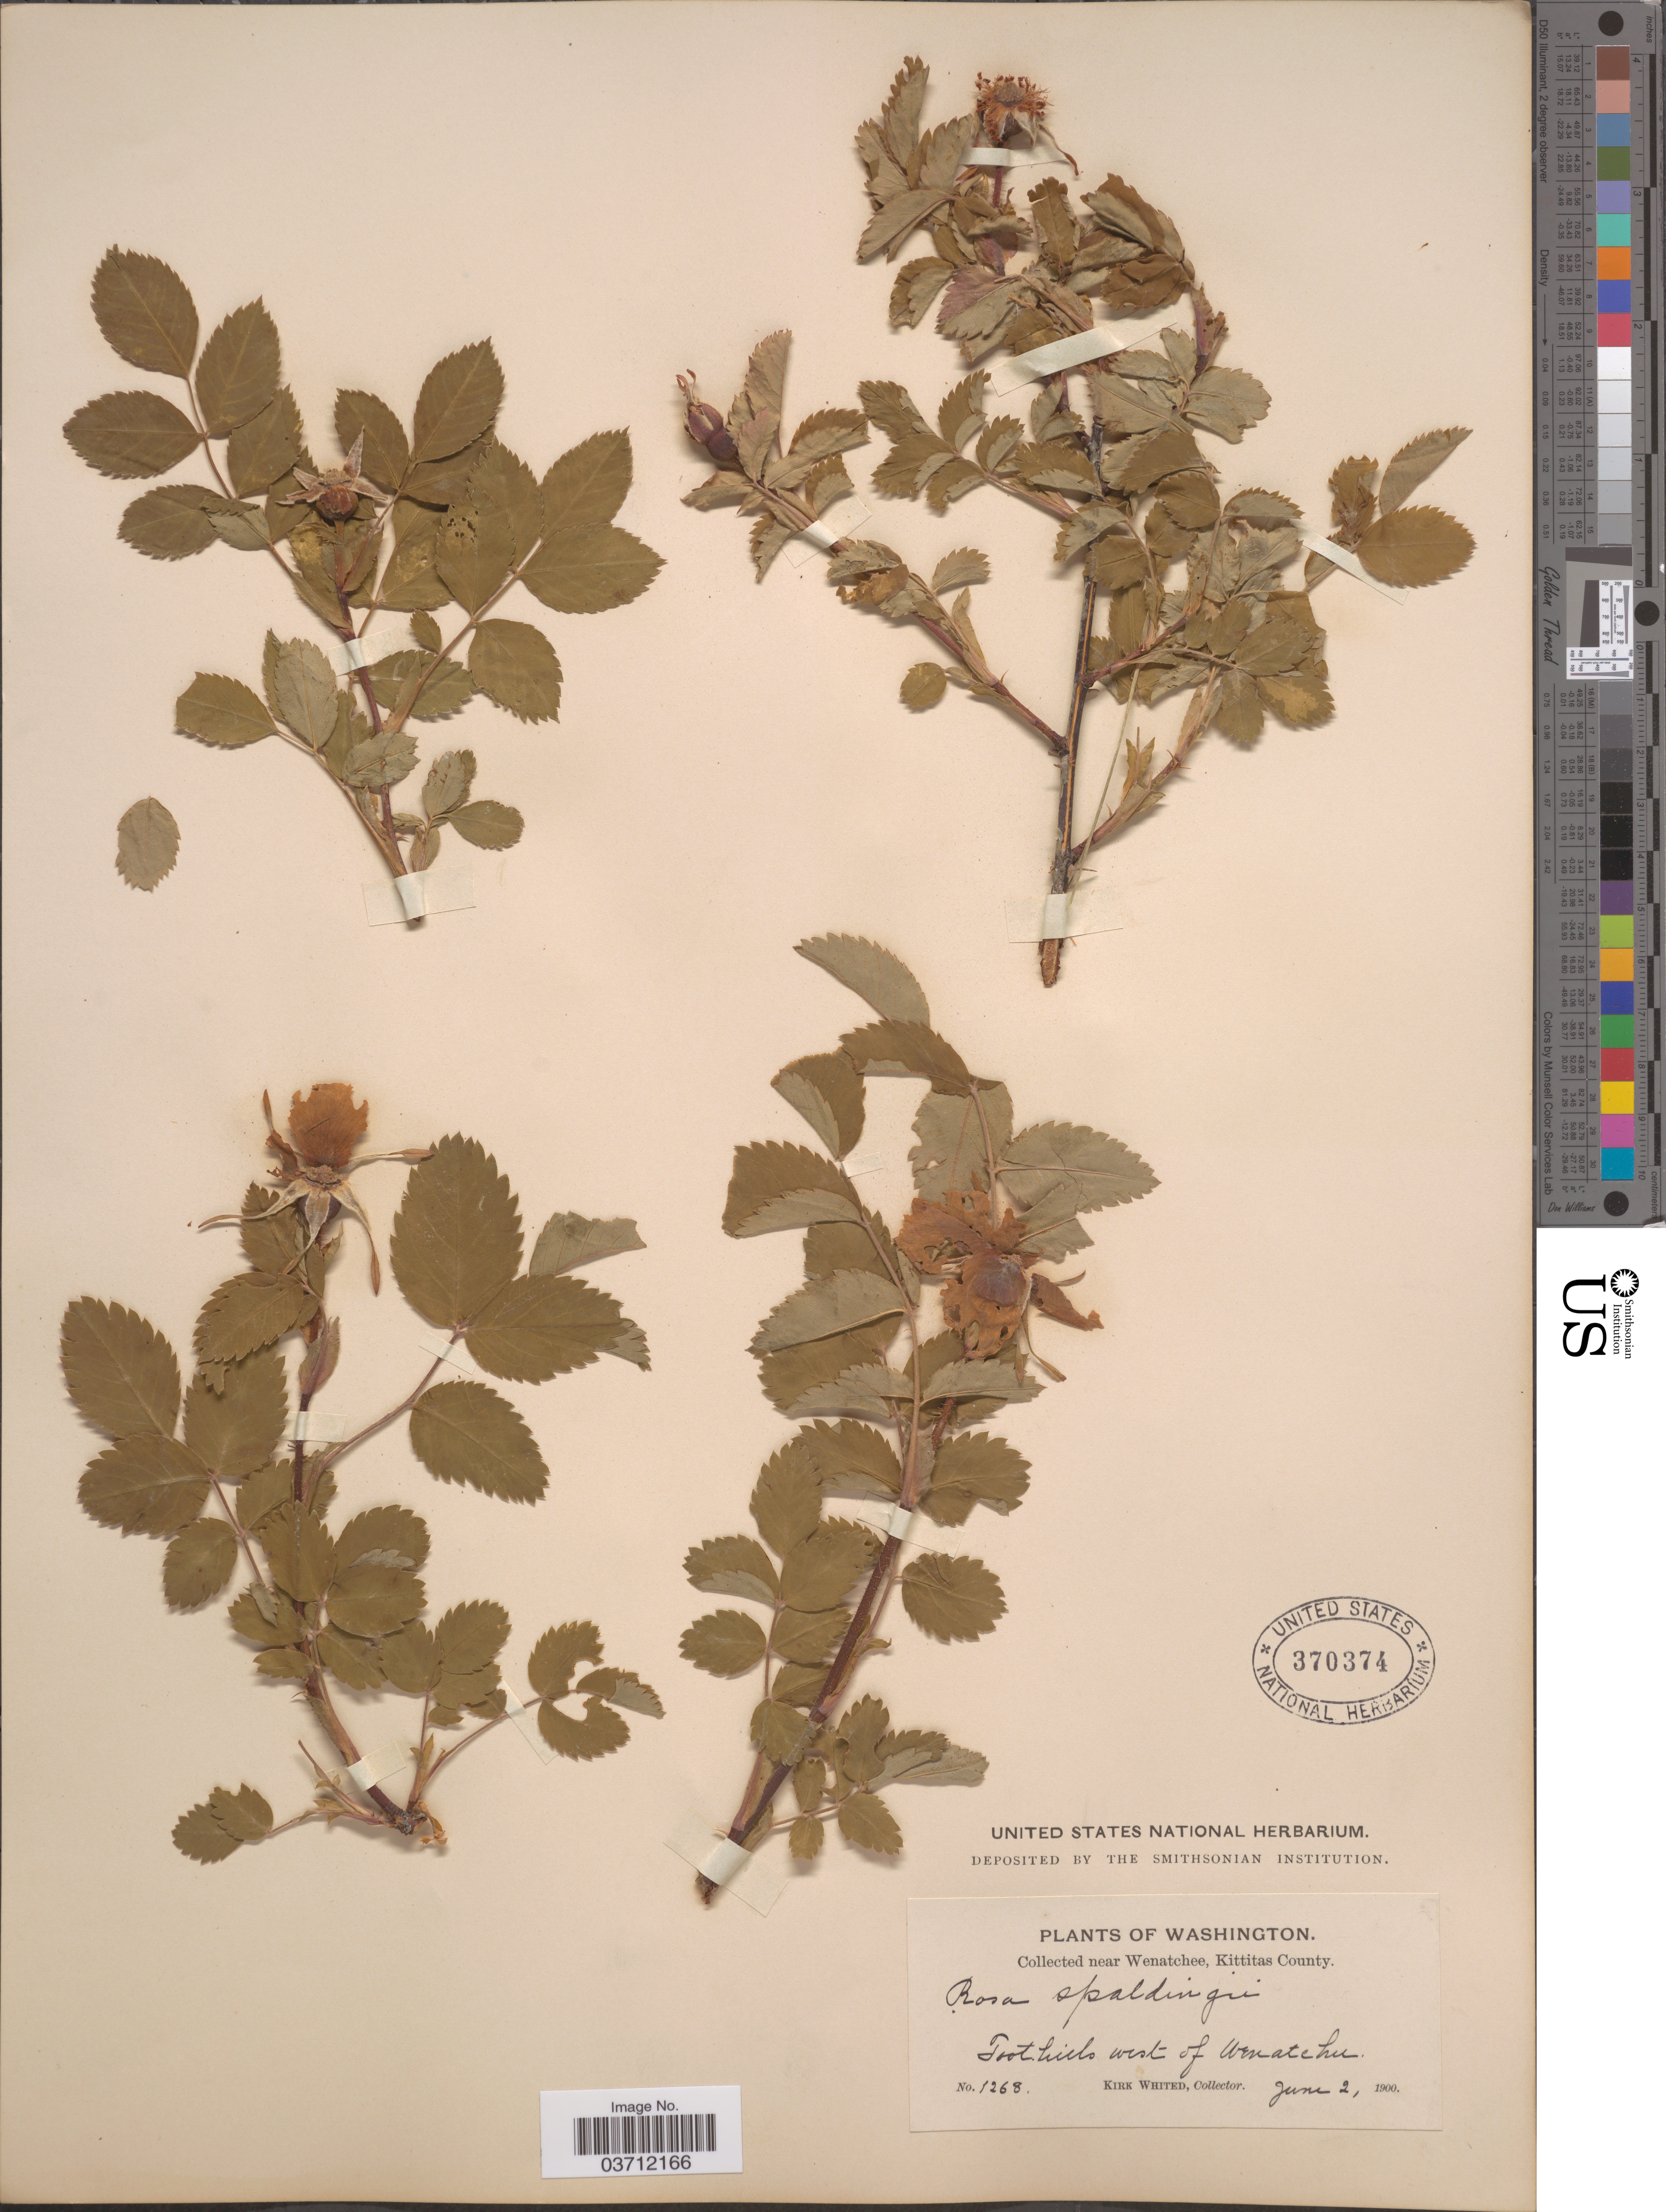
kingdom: Plantae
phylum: Tracheophyta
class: Magnoliopsida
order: Rosales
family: Rosaceae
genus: Rosa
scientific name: Rosa spaldingii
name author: Crép. ex Rydb.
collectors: K. Whited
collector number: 1268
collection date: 1900-06-02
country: United States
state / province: Washington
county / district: Kittitas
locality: Near Wenatchee, Kittitas County. Foothills west of Wenatchee.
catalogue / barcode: US 370374